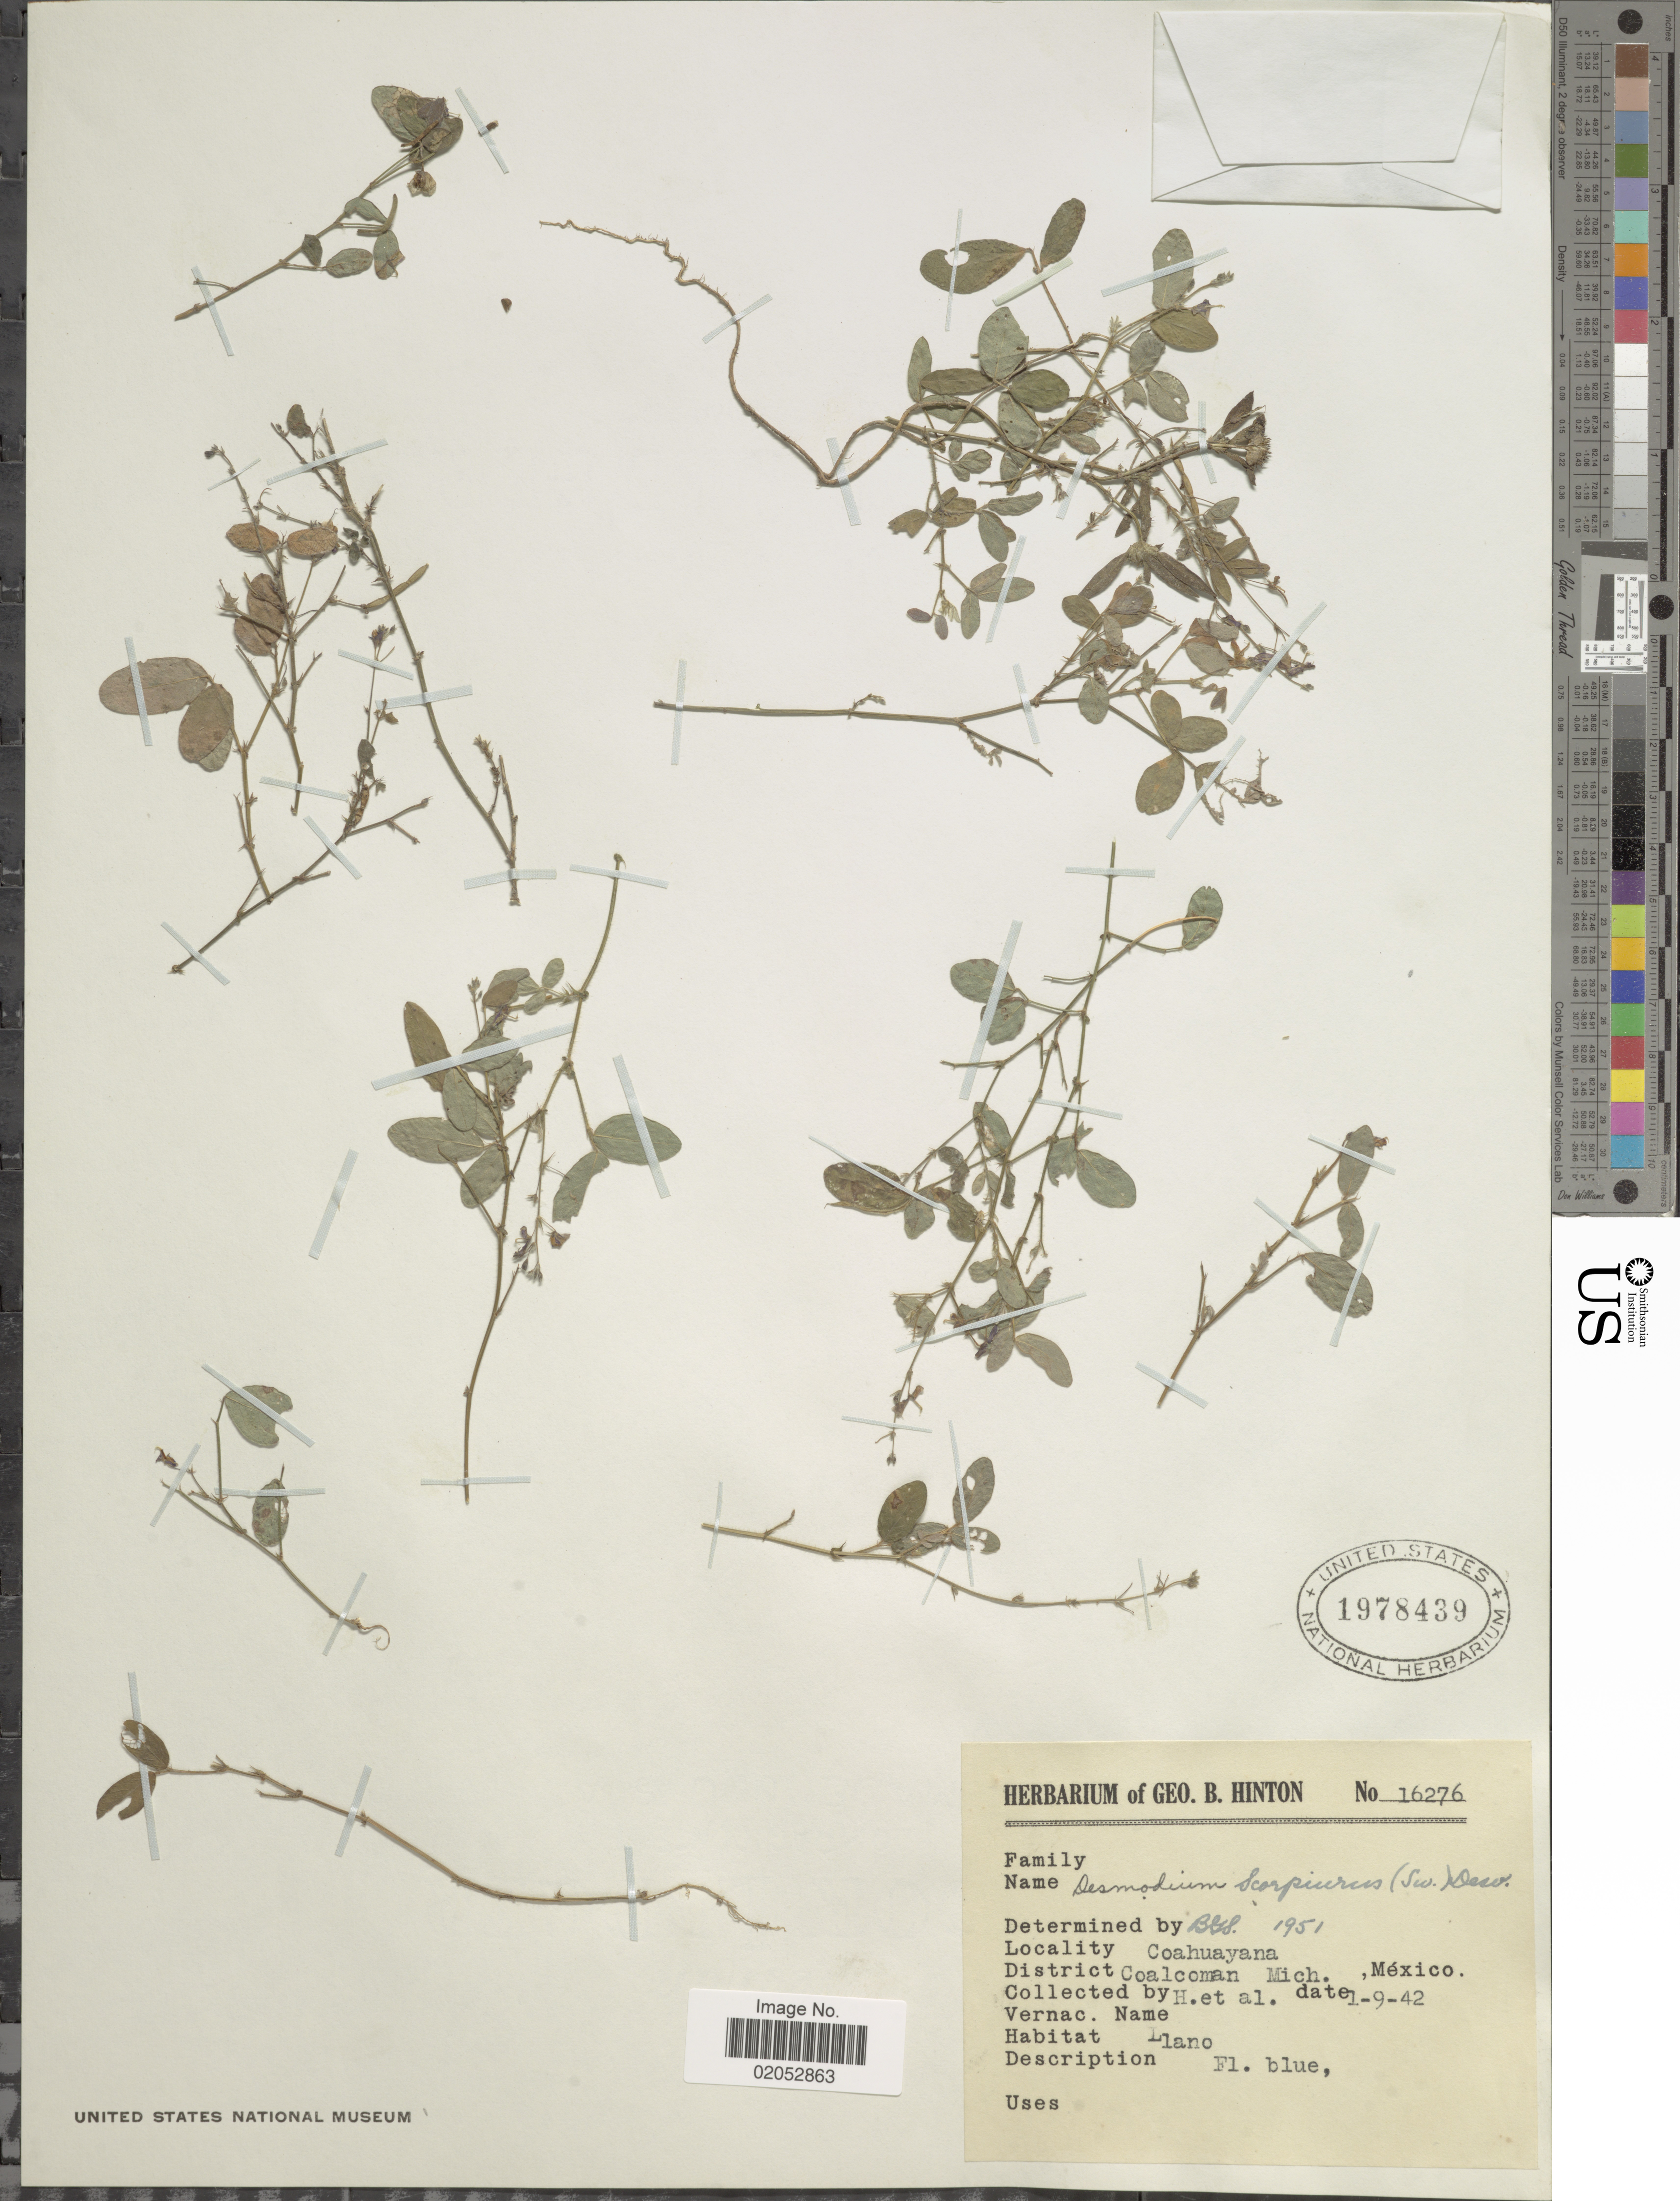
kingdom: Plantae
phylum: Tracheophyta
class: Magnoliopsida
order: Fabales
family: Fabaceae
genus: Desmodium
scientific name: Desmodium scorpiurus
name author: (Sw.) Desv. ex DC.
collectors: G. B. Hinton & et al.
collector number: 16276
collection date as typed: Transcribed d/m/y: 9/1/42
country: Mexico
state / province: Michoacán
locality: Coahuayana, District Coalcoman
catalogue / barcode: US 1978439